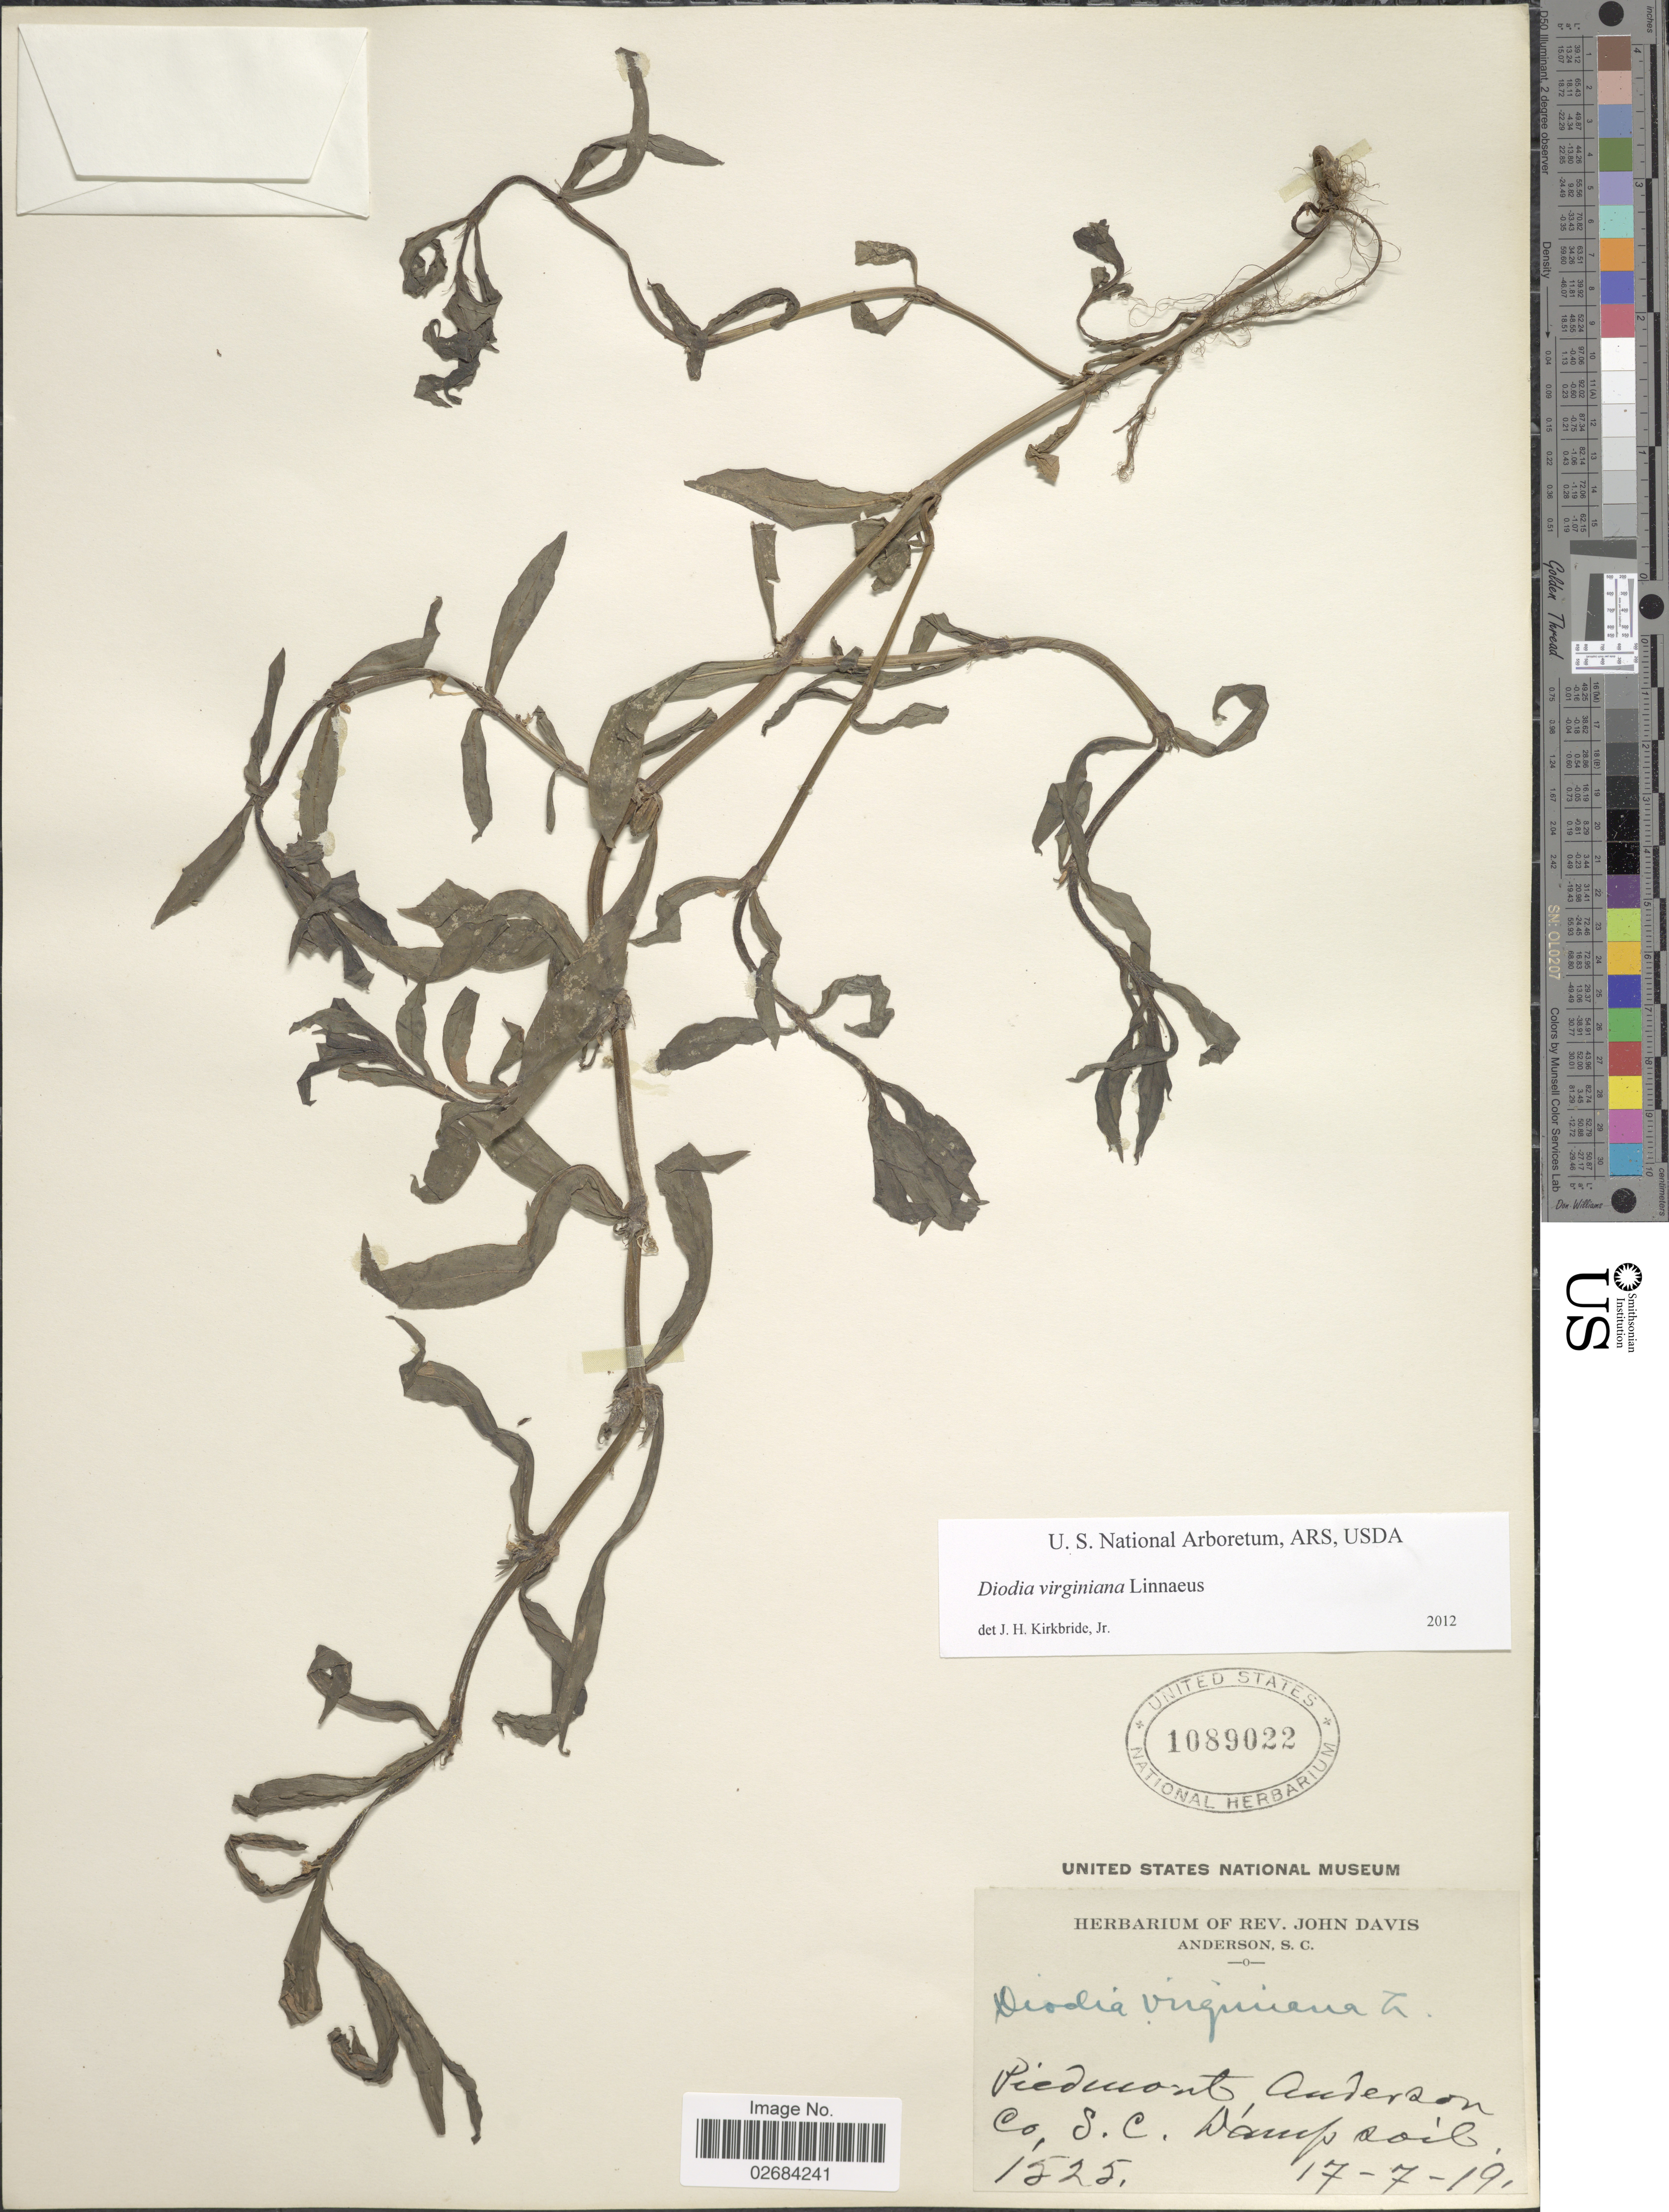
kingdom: Plantae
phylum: Tracheophyta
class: Magnoliopsida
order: Gentianales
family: Rubiaceae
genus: Diodia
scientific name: Diodia virginiana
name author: L.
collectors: ex herb. Rev. John Davis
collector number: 1525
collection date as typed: Transcribed d/m/y: 17/7/19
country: United States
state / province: South Carolina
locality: Piedmont, Anderson Co.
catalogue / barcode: US 1089022